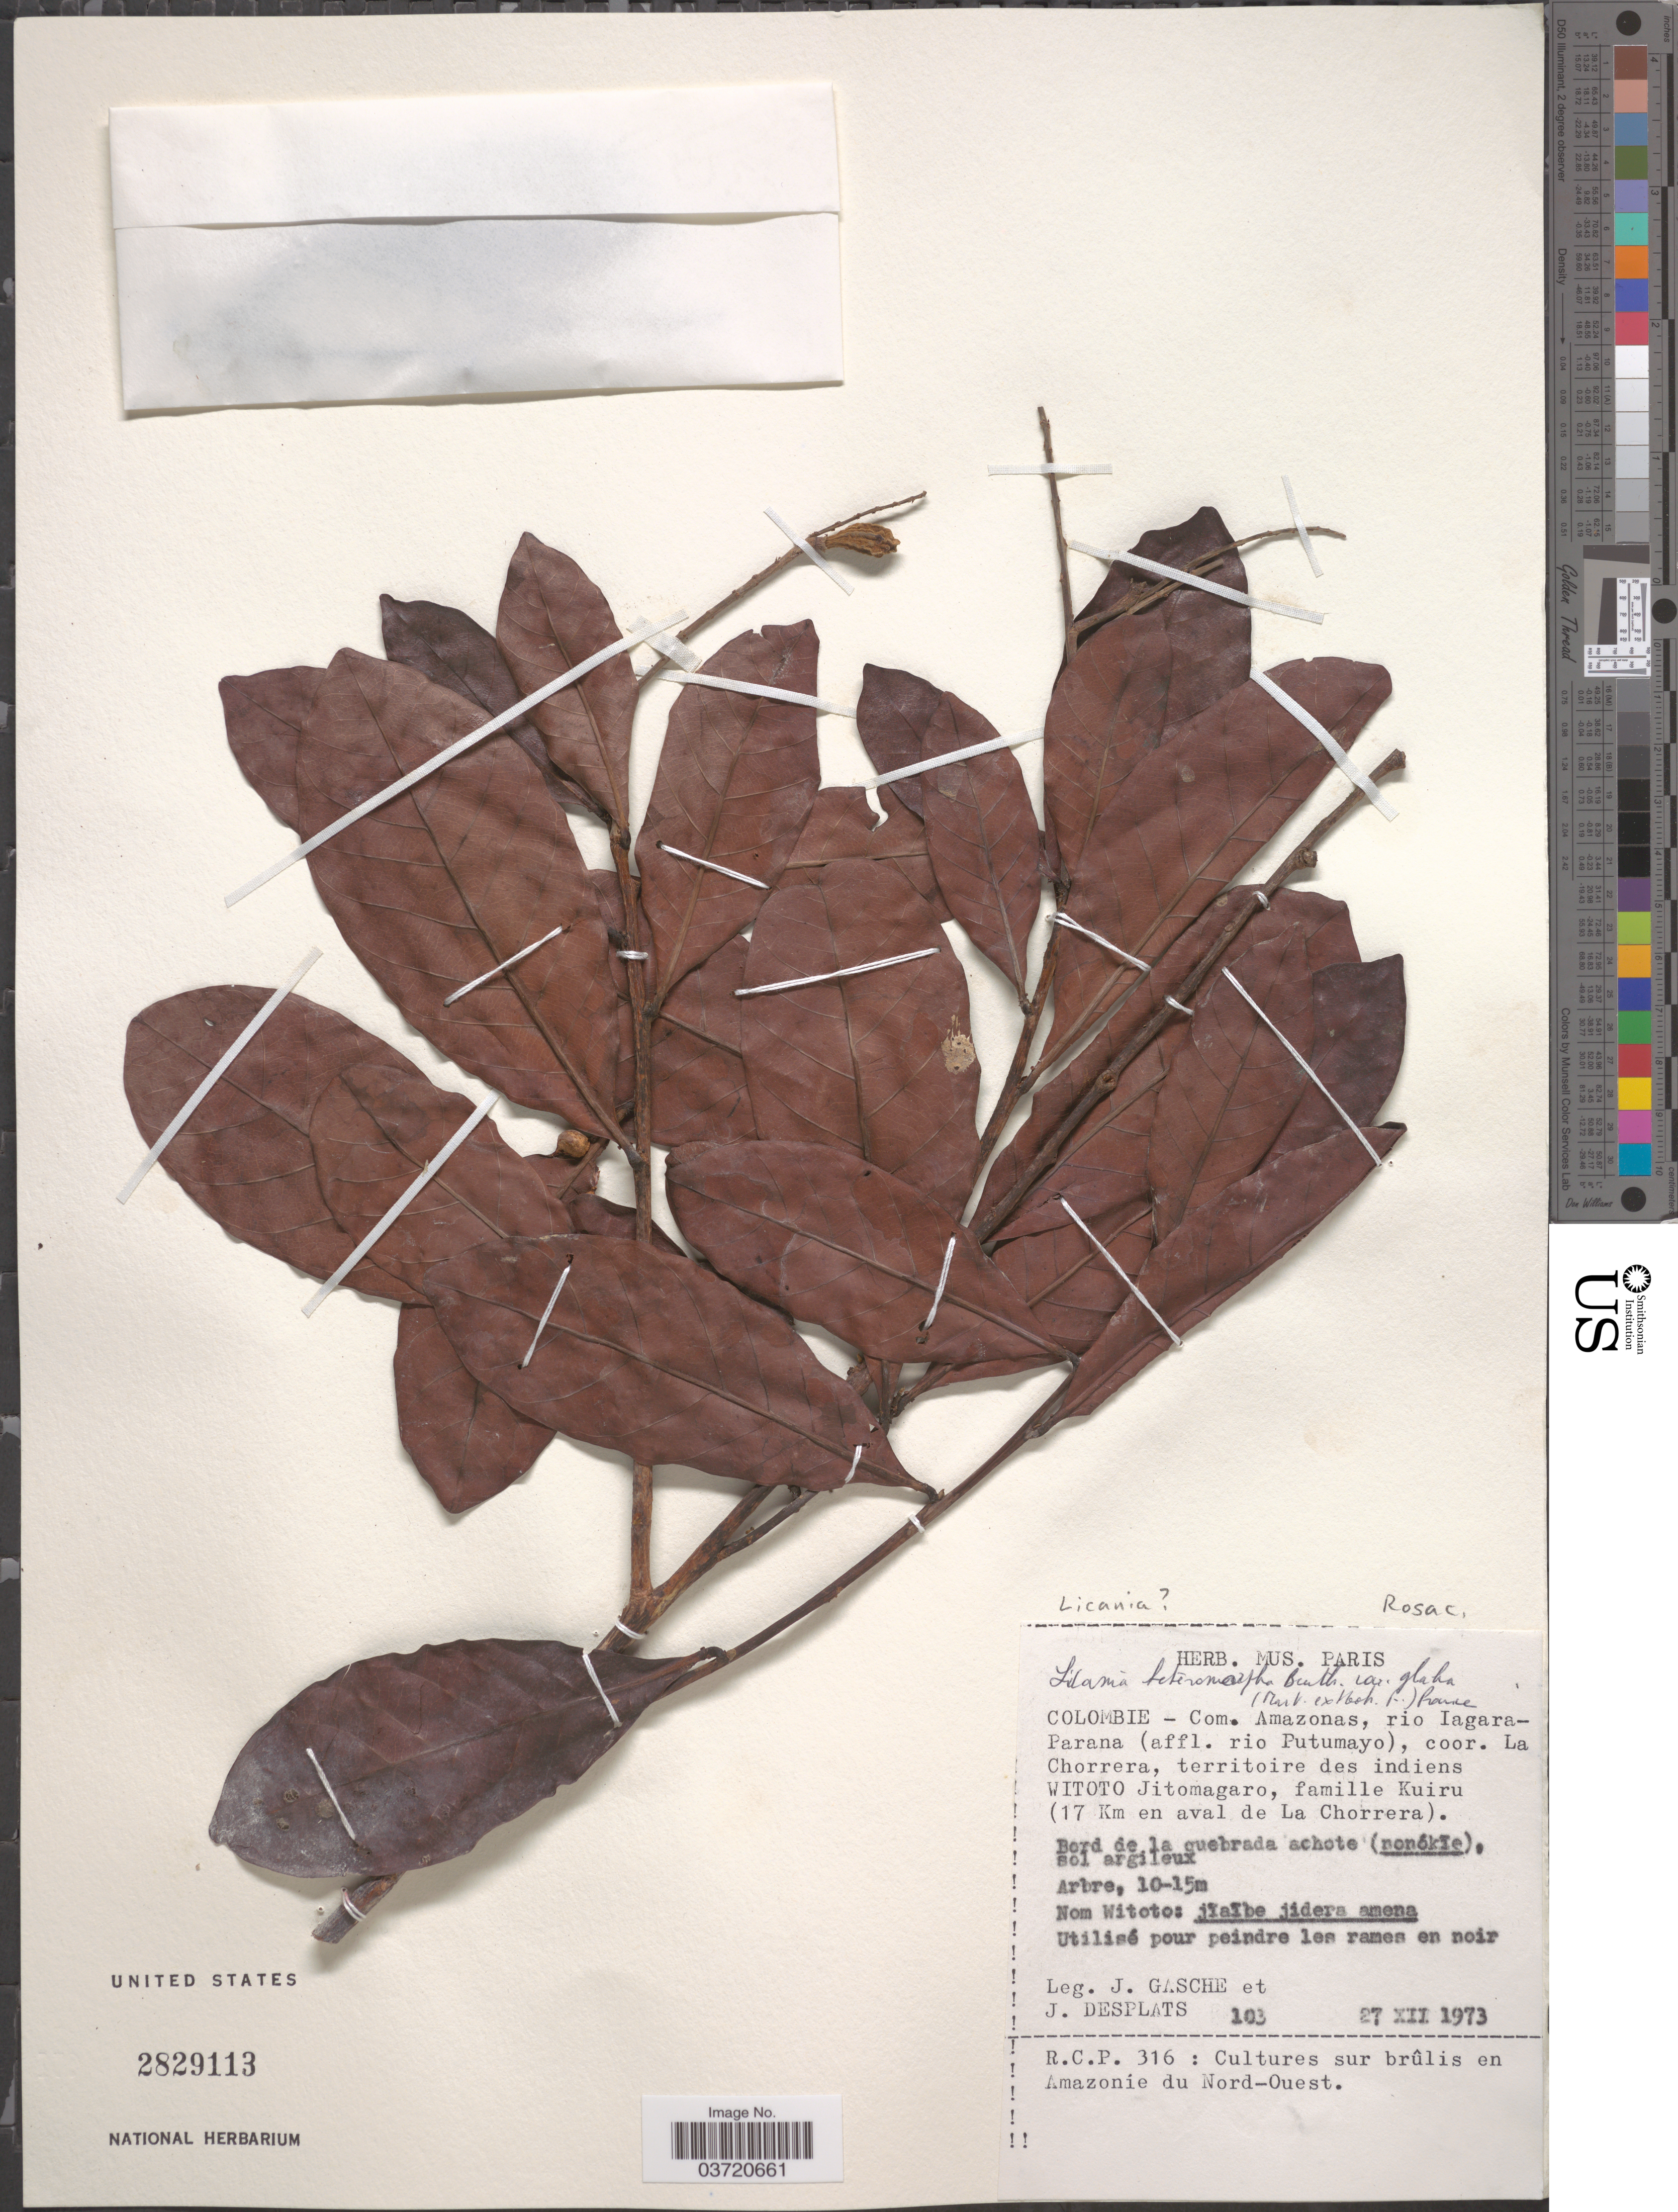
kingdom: Plantae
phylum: Tracheophyta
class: Magnoliopsida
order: Malpighiales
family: Chrysobalanaceae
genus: Hymenopus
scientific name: Hymenopus heteromorphus var. glabrus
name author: (Mart. ex Hook. f.) Sothers & Prance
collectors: J. Gasche & J. Desplats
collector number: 103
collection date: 1973-12-27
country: Colombia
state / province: Putumayo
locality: Com. Amazonas, rio Iagara-Parana (Affl. rio Putumayo), coor. La Chorrera, territoire des indiens Witoto Jitomagaro, famille Kuiru (17 Km en aval de La Chorrera).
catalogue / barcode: US 2829113